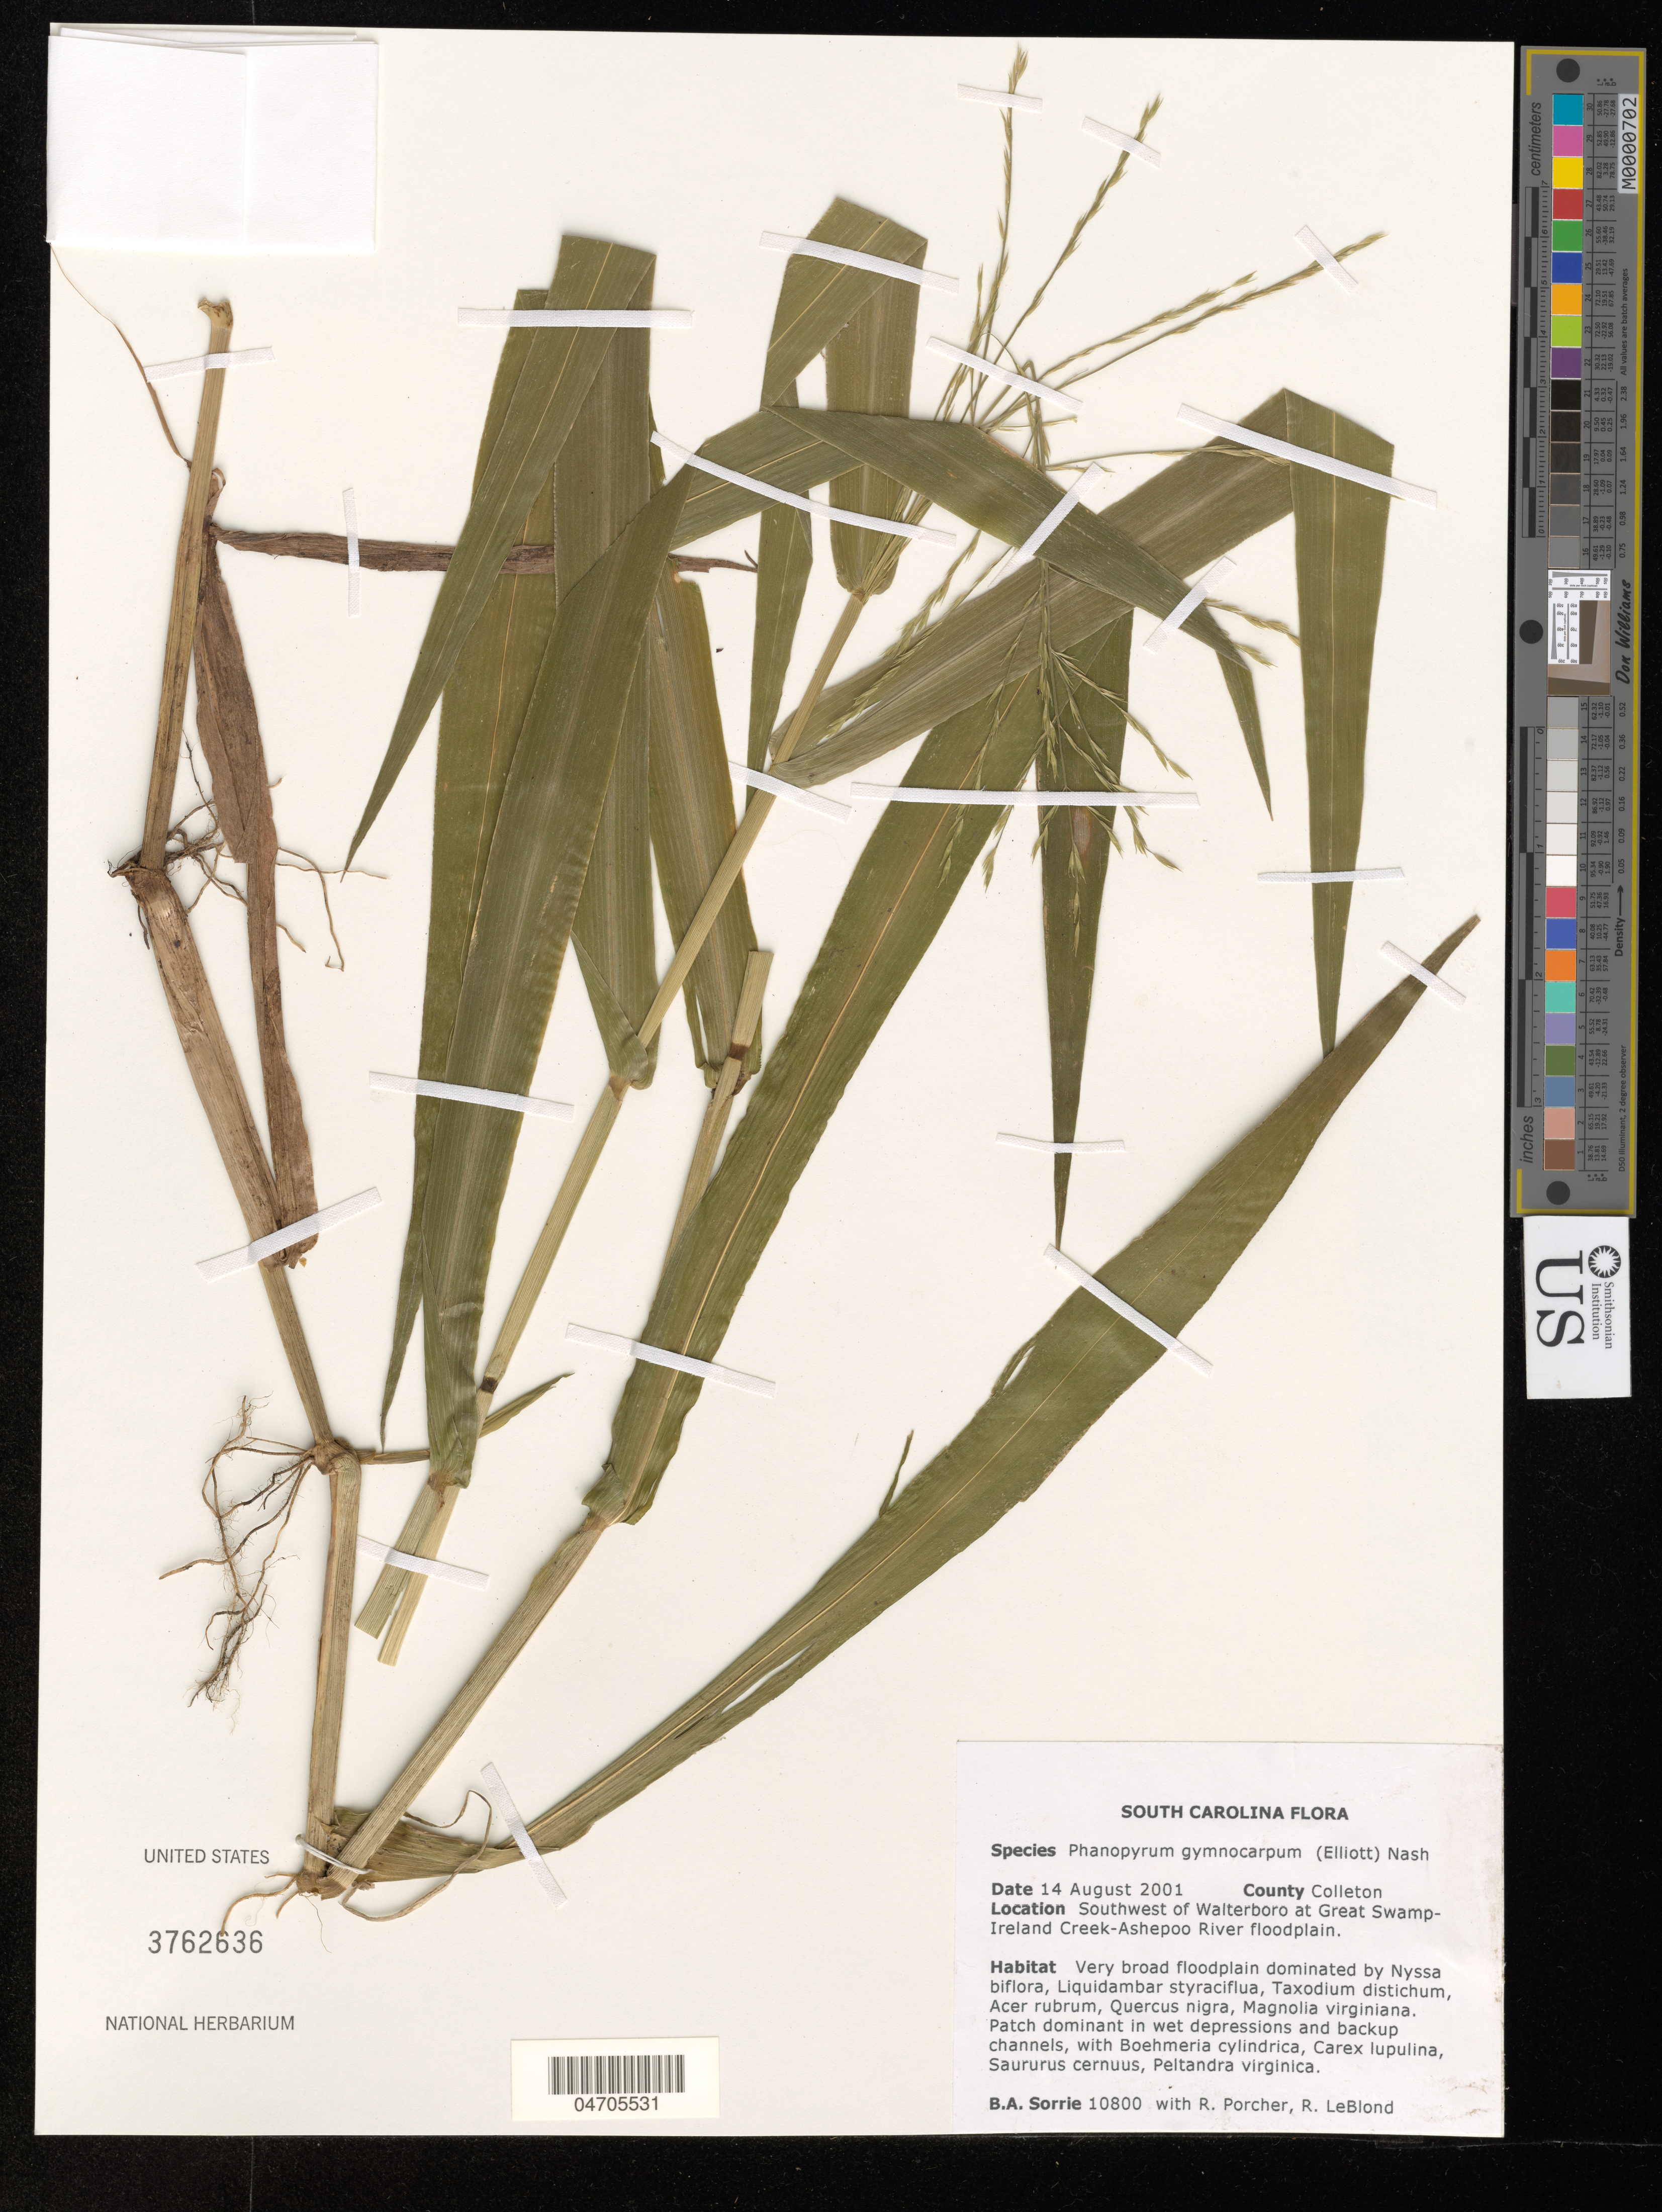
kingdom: Plantae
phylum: Tracheophyta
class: Liliopsida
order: Poales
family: Poaceae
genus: Phanopyrum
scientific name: Phanopyrum gymnocarpon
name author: (Elliott) Nash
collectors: B. Sorrie, R. Porcher & R. J. LeBlond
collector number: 10800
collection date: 2001-08-14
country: United States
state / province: South Carolina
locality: County Colleton. Southwest of Walterboro at Great Swamp-Ireland Creek-Ashepoo River floodplain.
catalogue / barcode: US 3762636